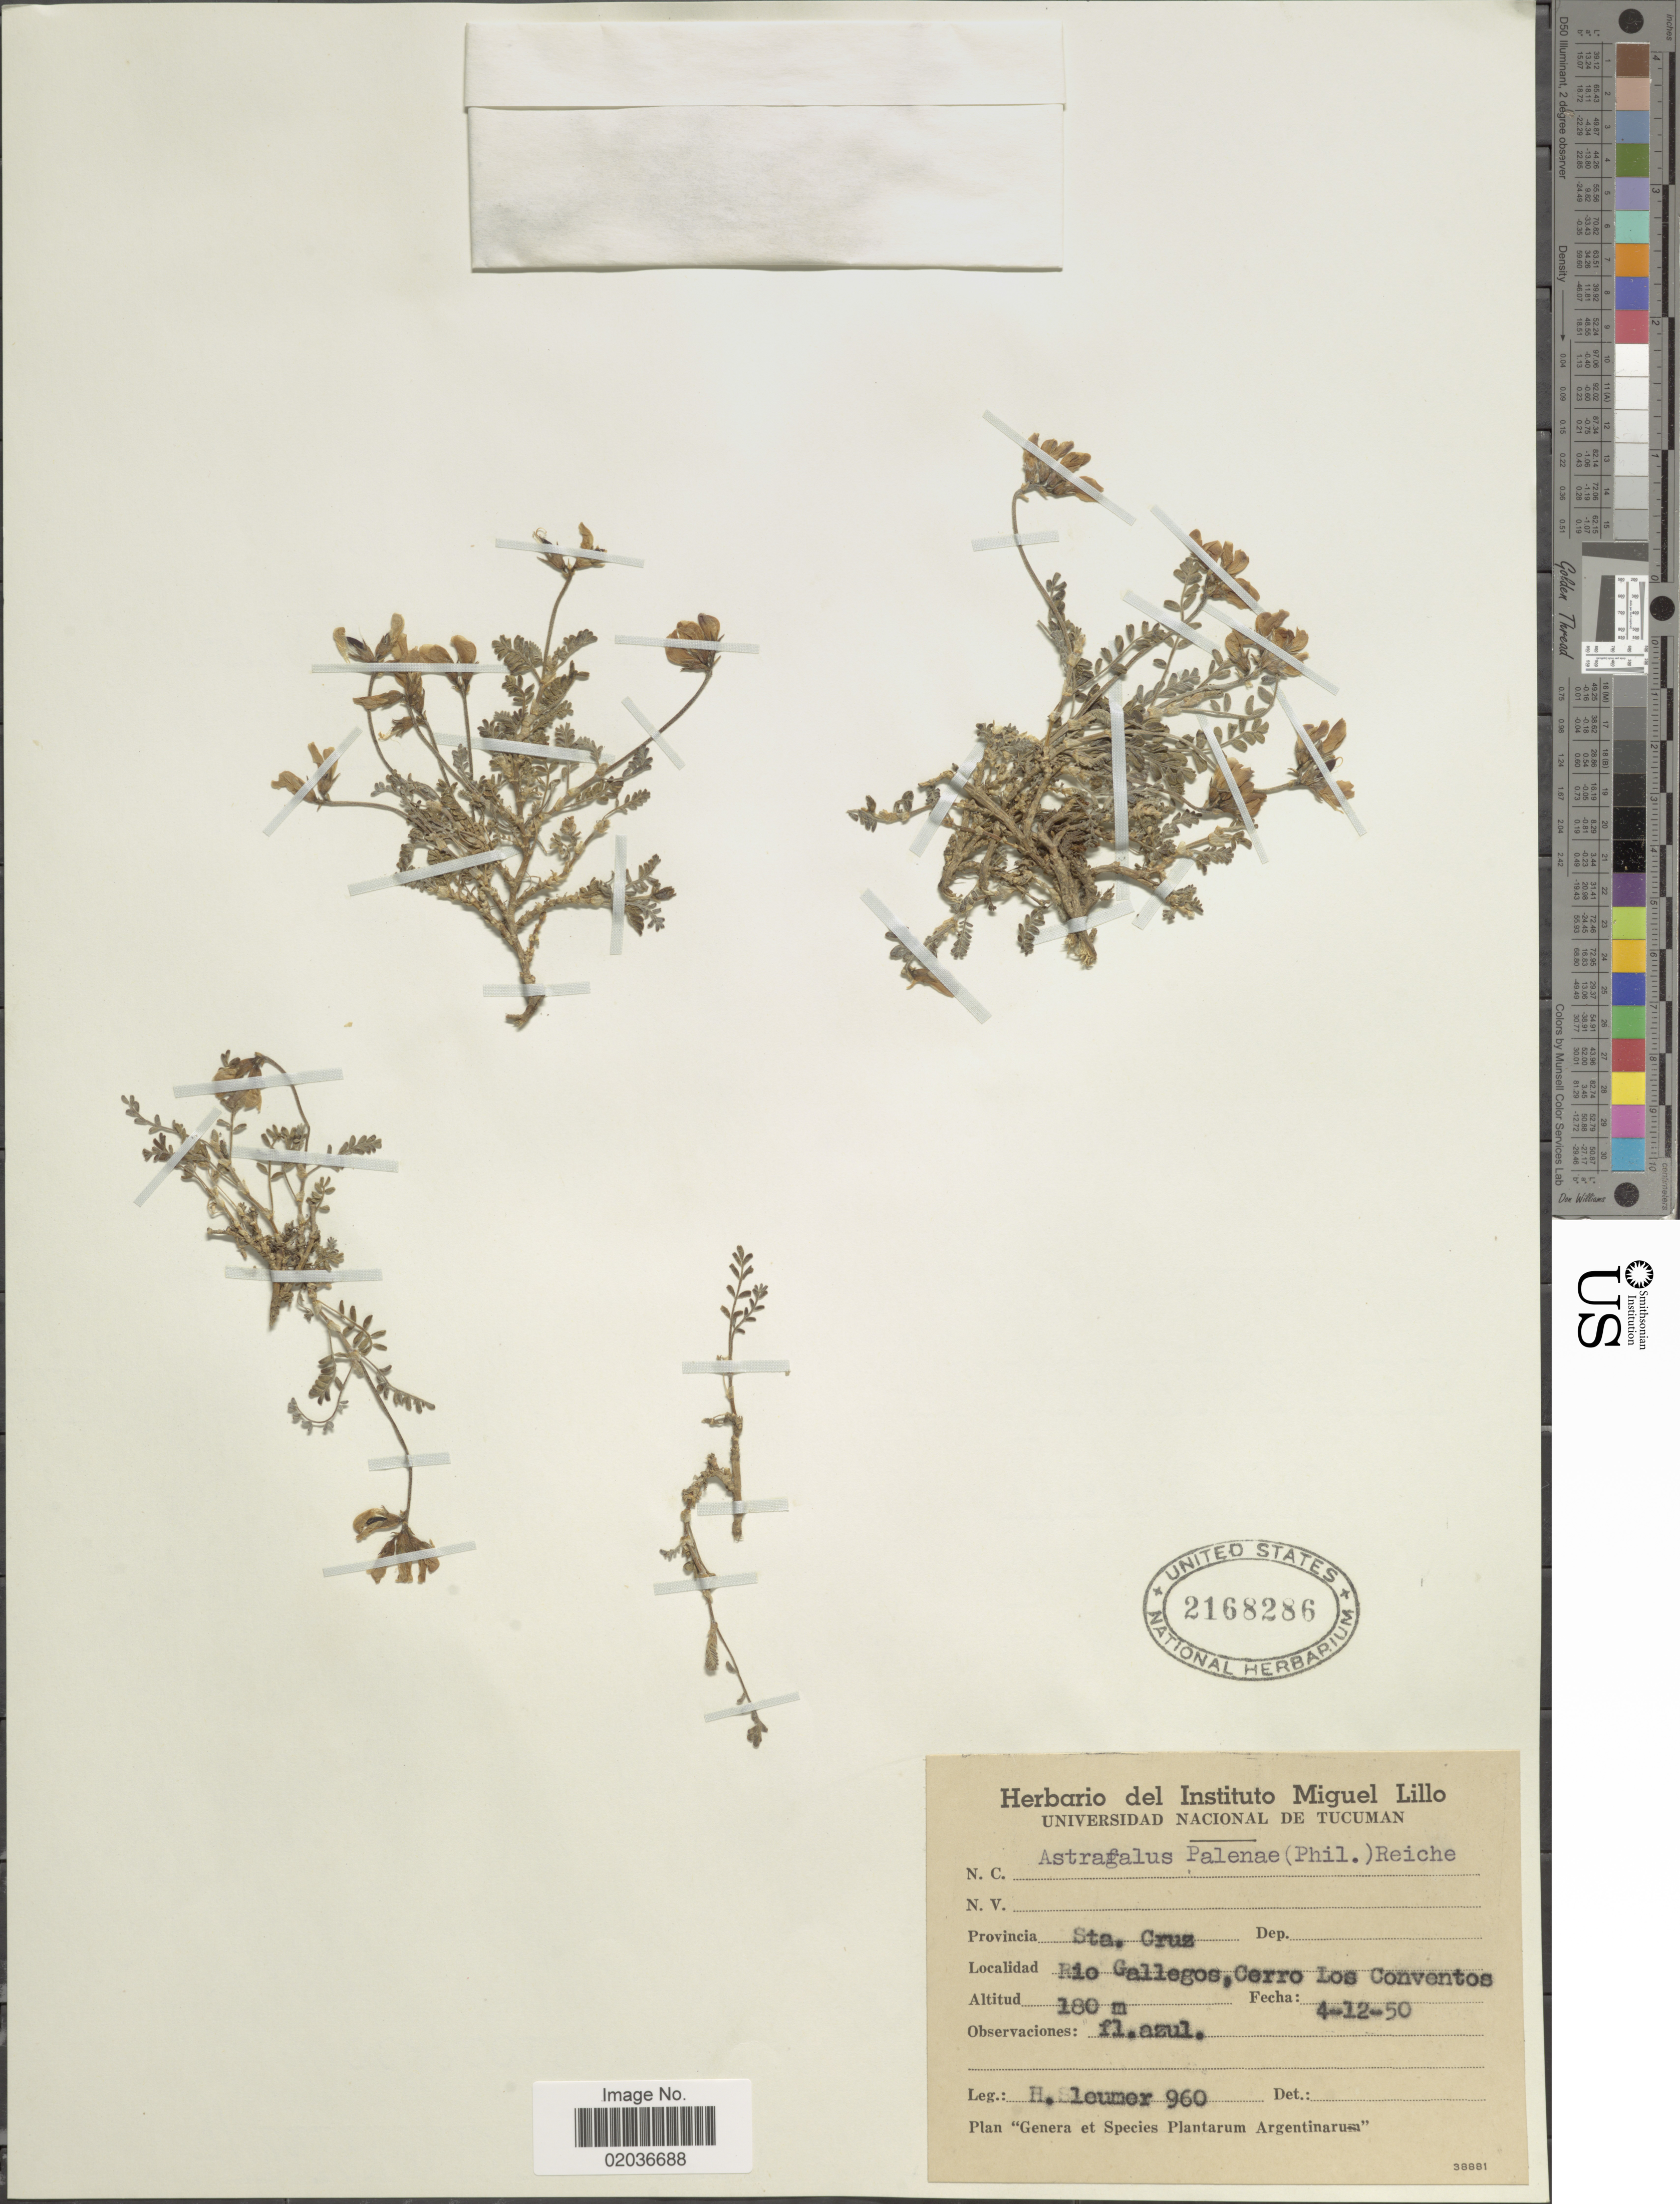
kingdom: Plantae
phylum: Tracheophyta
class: Magnoliopsida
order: Fabales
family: Fabaceae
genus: Astragalus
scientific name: Astragalus palenae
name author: (Phil.) Reiche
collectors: H. O. Sleumer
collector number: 960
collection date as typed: Transcribed d/m/y: 4/12/50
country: Argentina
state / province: Santa Cruz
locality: Rio Gallegos, Cerro Los Conventos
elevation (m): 180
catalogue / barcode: US 2168286